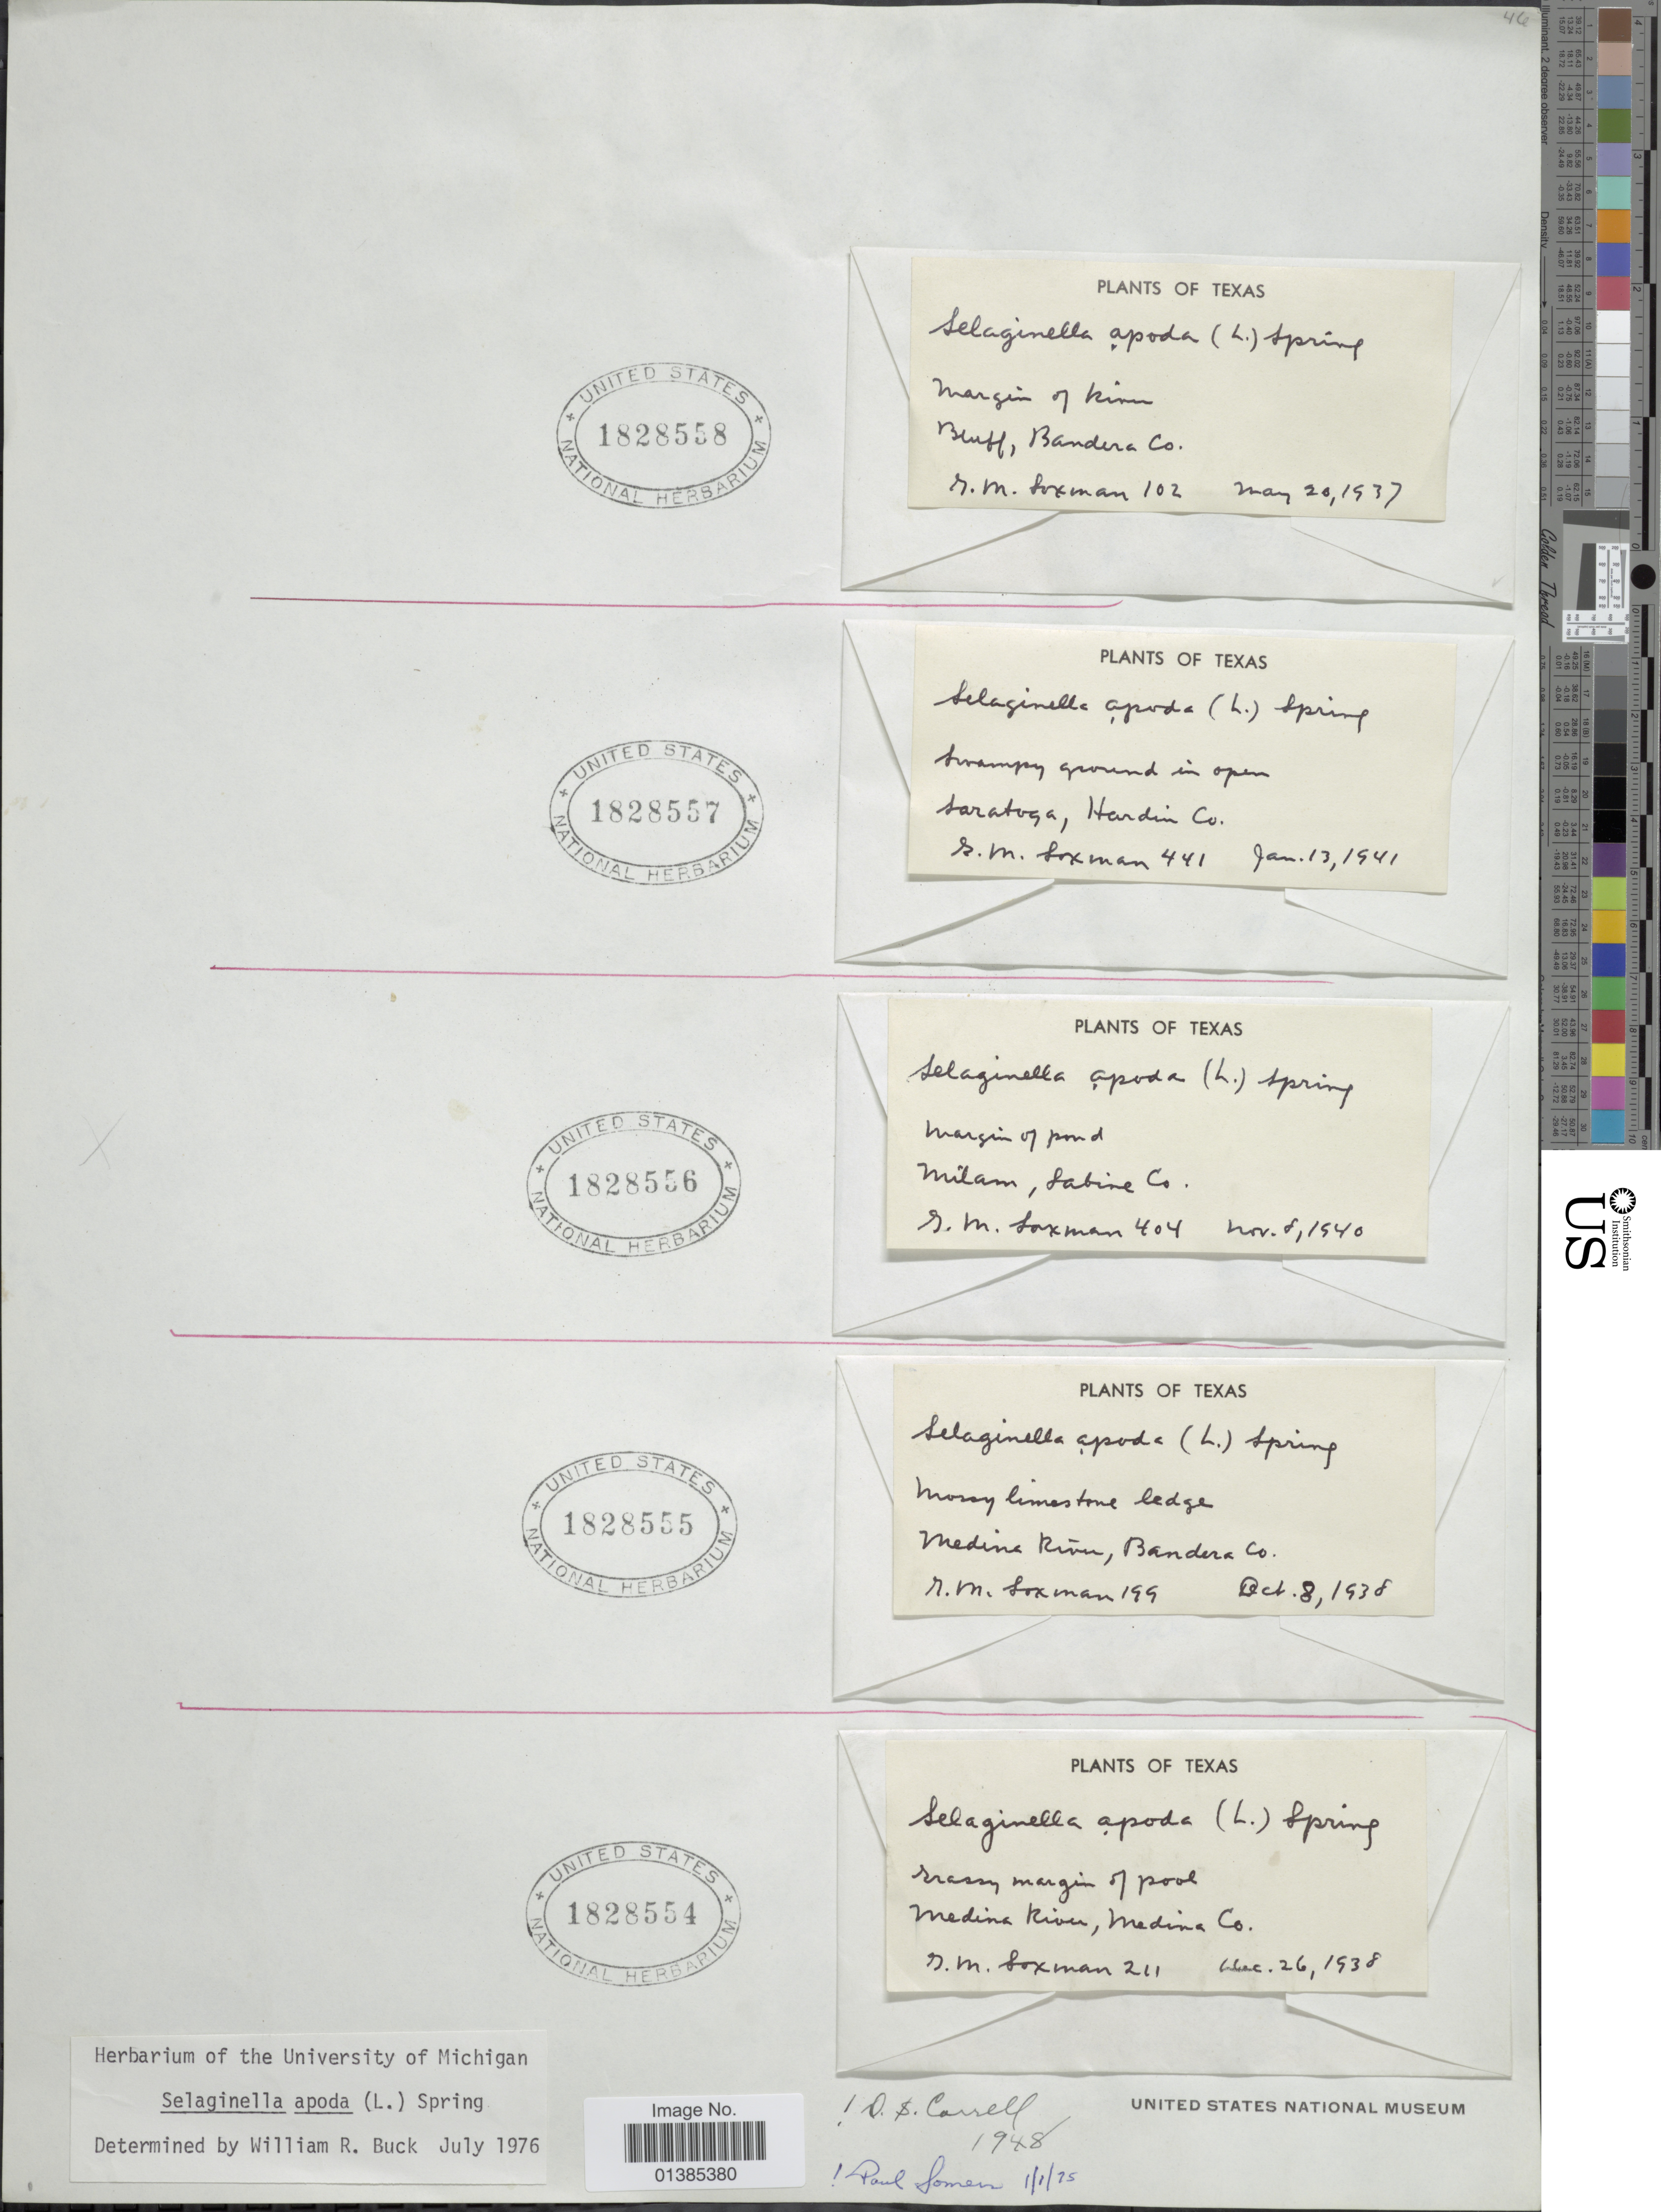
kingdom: Plantae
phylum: Tracheophyta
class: Lycopodiopsida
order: Selaginellales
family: Selaginellaceae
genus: Selaginella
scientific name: Selaginella apus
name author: Spring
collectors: G. Soxman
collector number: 441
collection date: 1941-01-13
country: United States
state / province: Texas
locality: Saratoga, Hardin Co.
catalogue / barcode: US 1828557-4